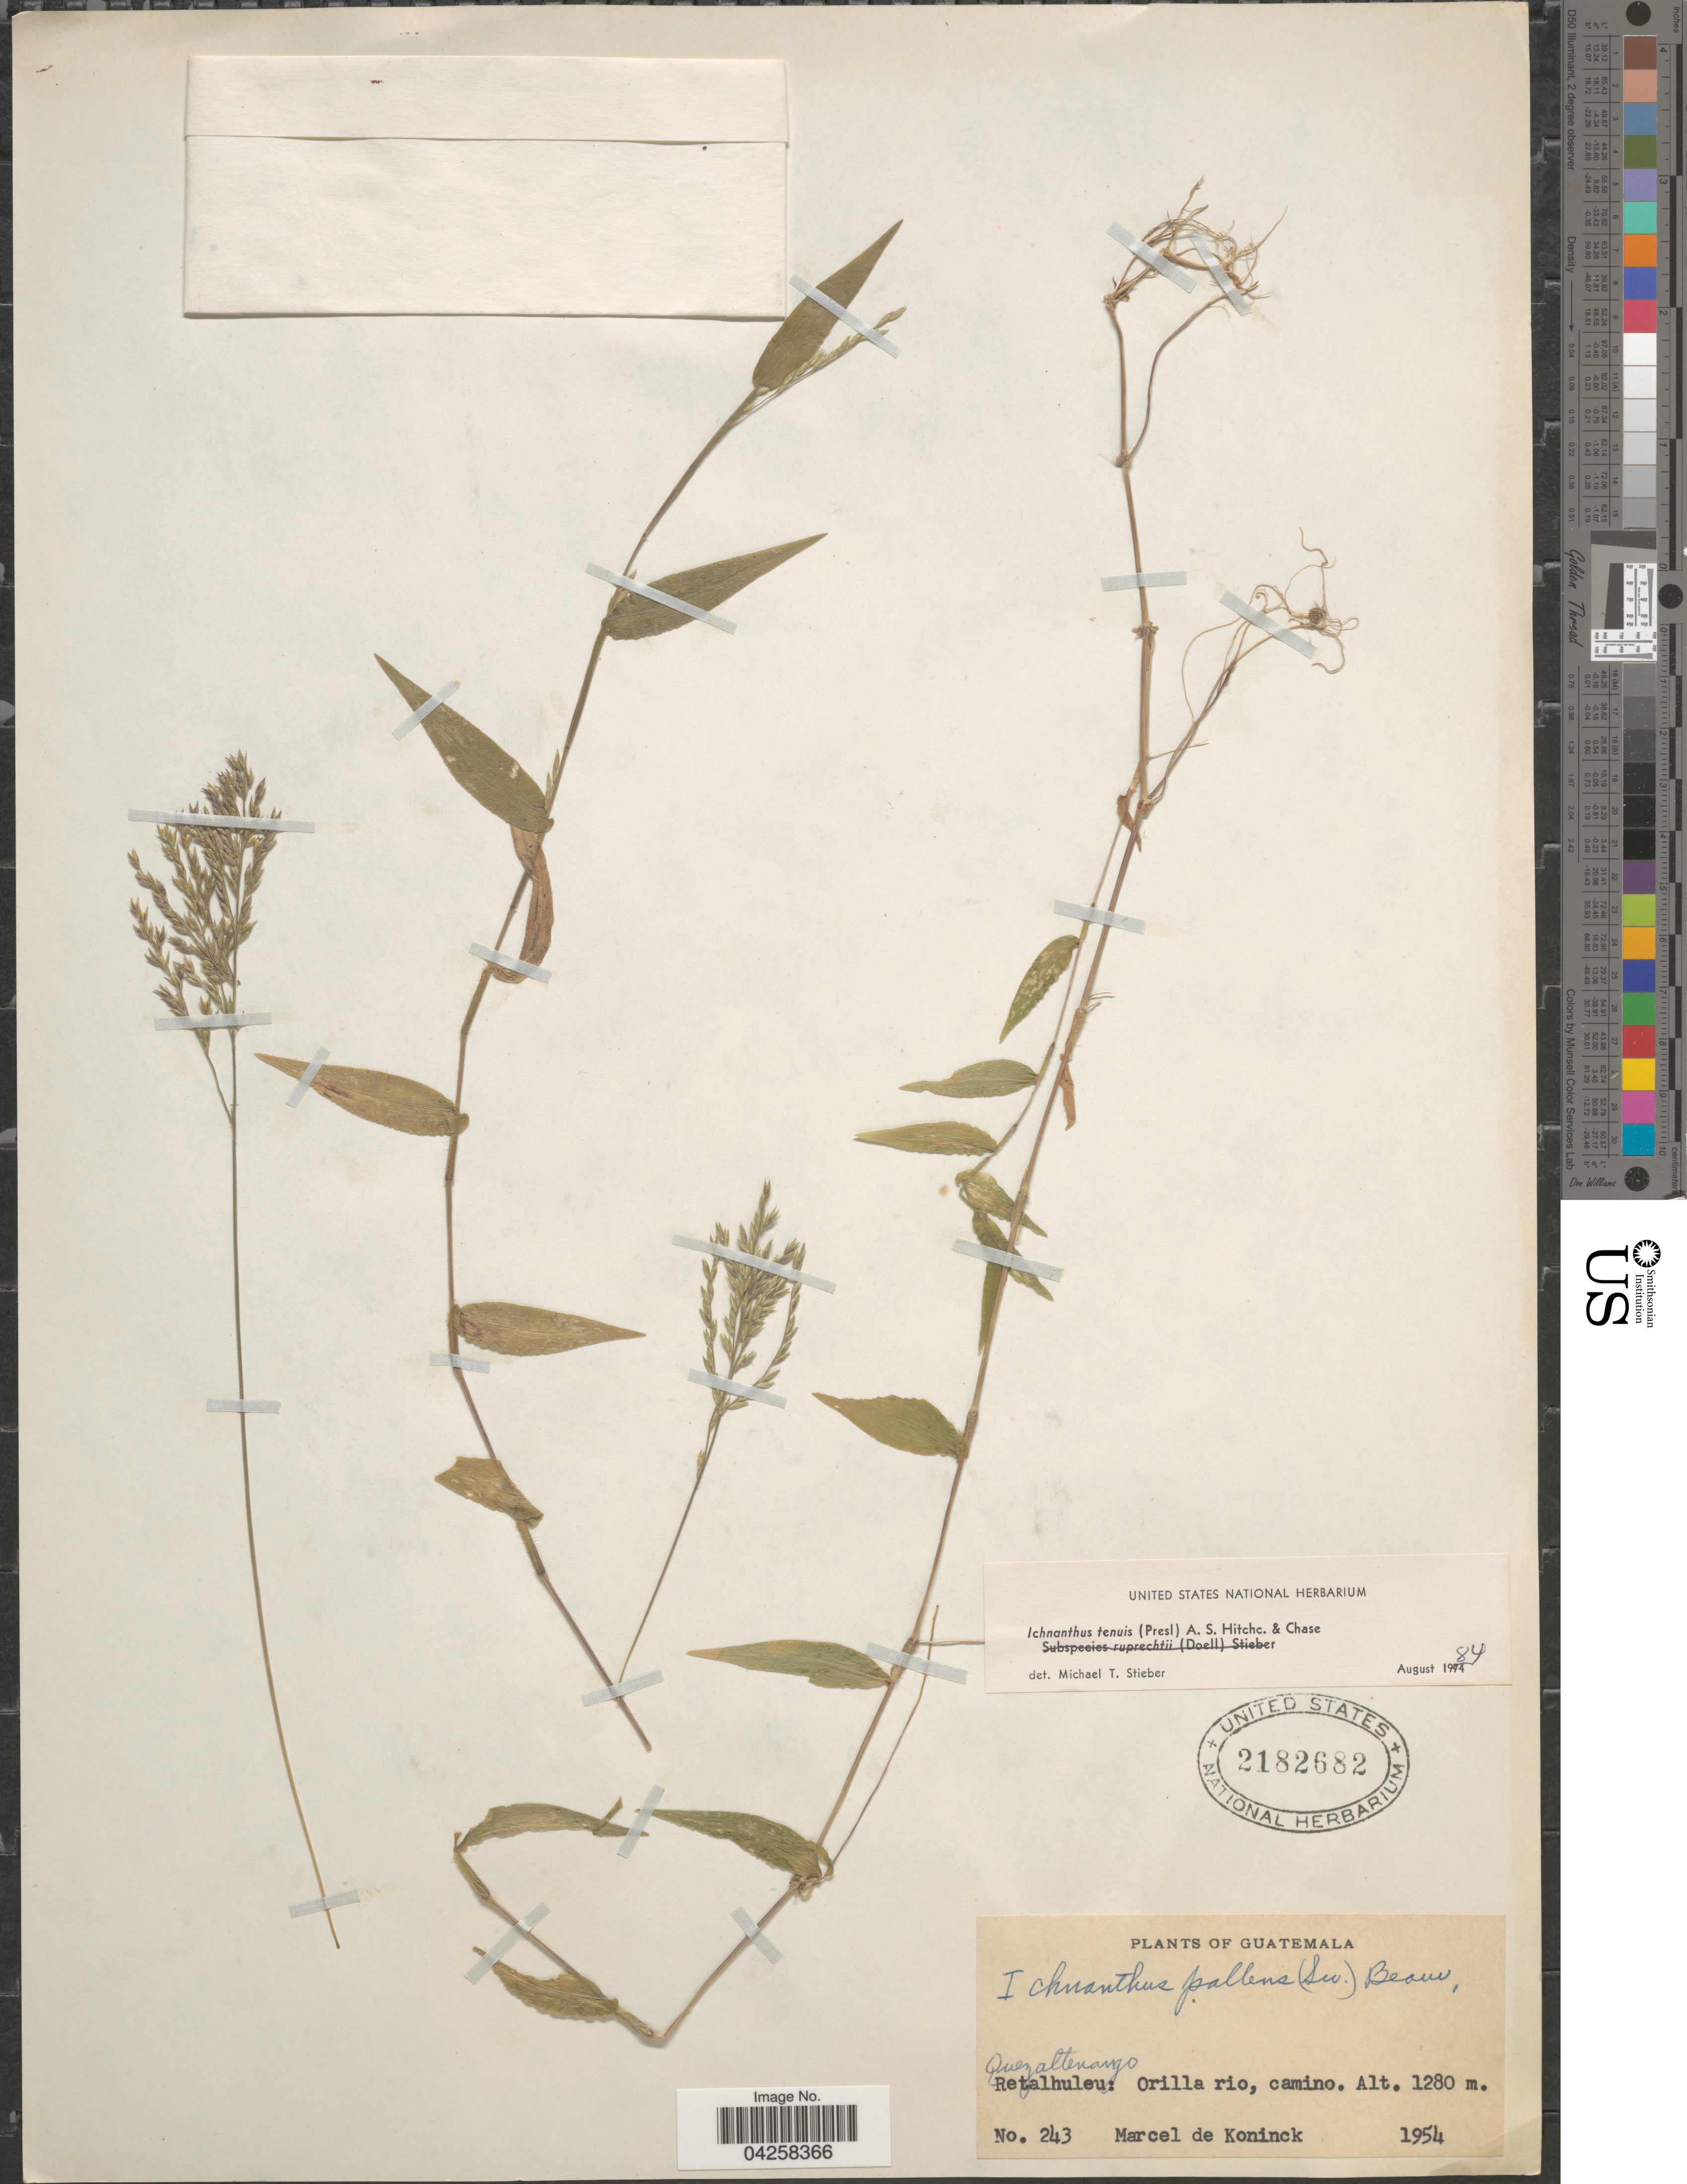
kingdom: Plantae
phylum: Tracheophyta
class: Liliopsida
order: Poales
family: Poaceae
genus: Ichnanthus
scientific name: Ichnanthus tenuis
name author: (J. Presl) Hitchc. & Chase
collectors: M. Koninck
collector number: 243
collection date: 1954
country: Guatemala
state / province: Quetzaltenango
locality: Orilla rio, camino.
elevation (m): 1280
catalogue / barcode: US 2182682